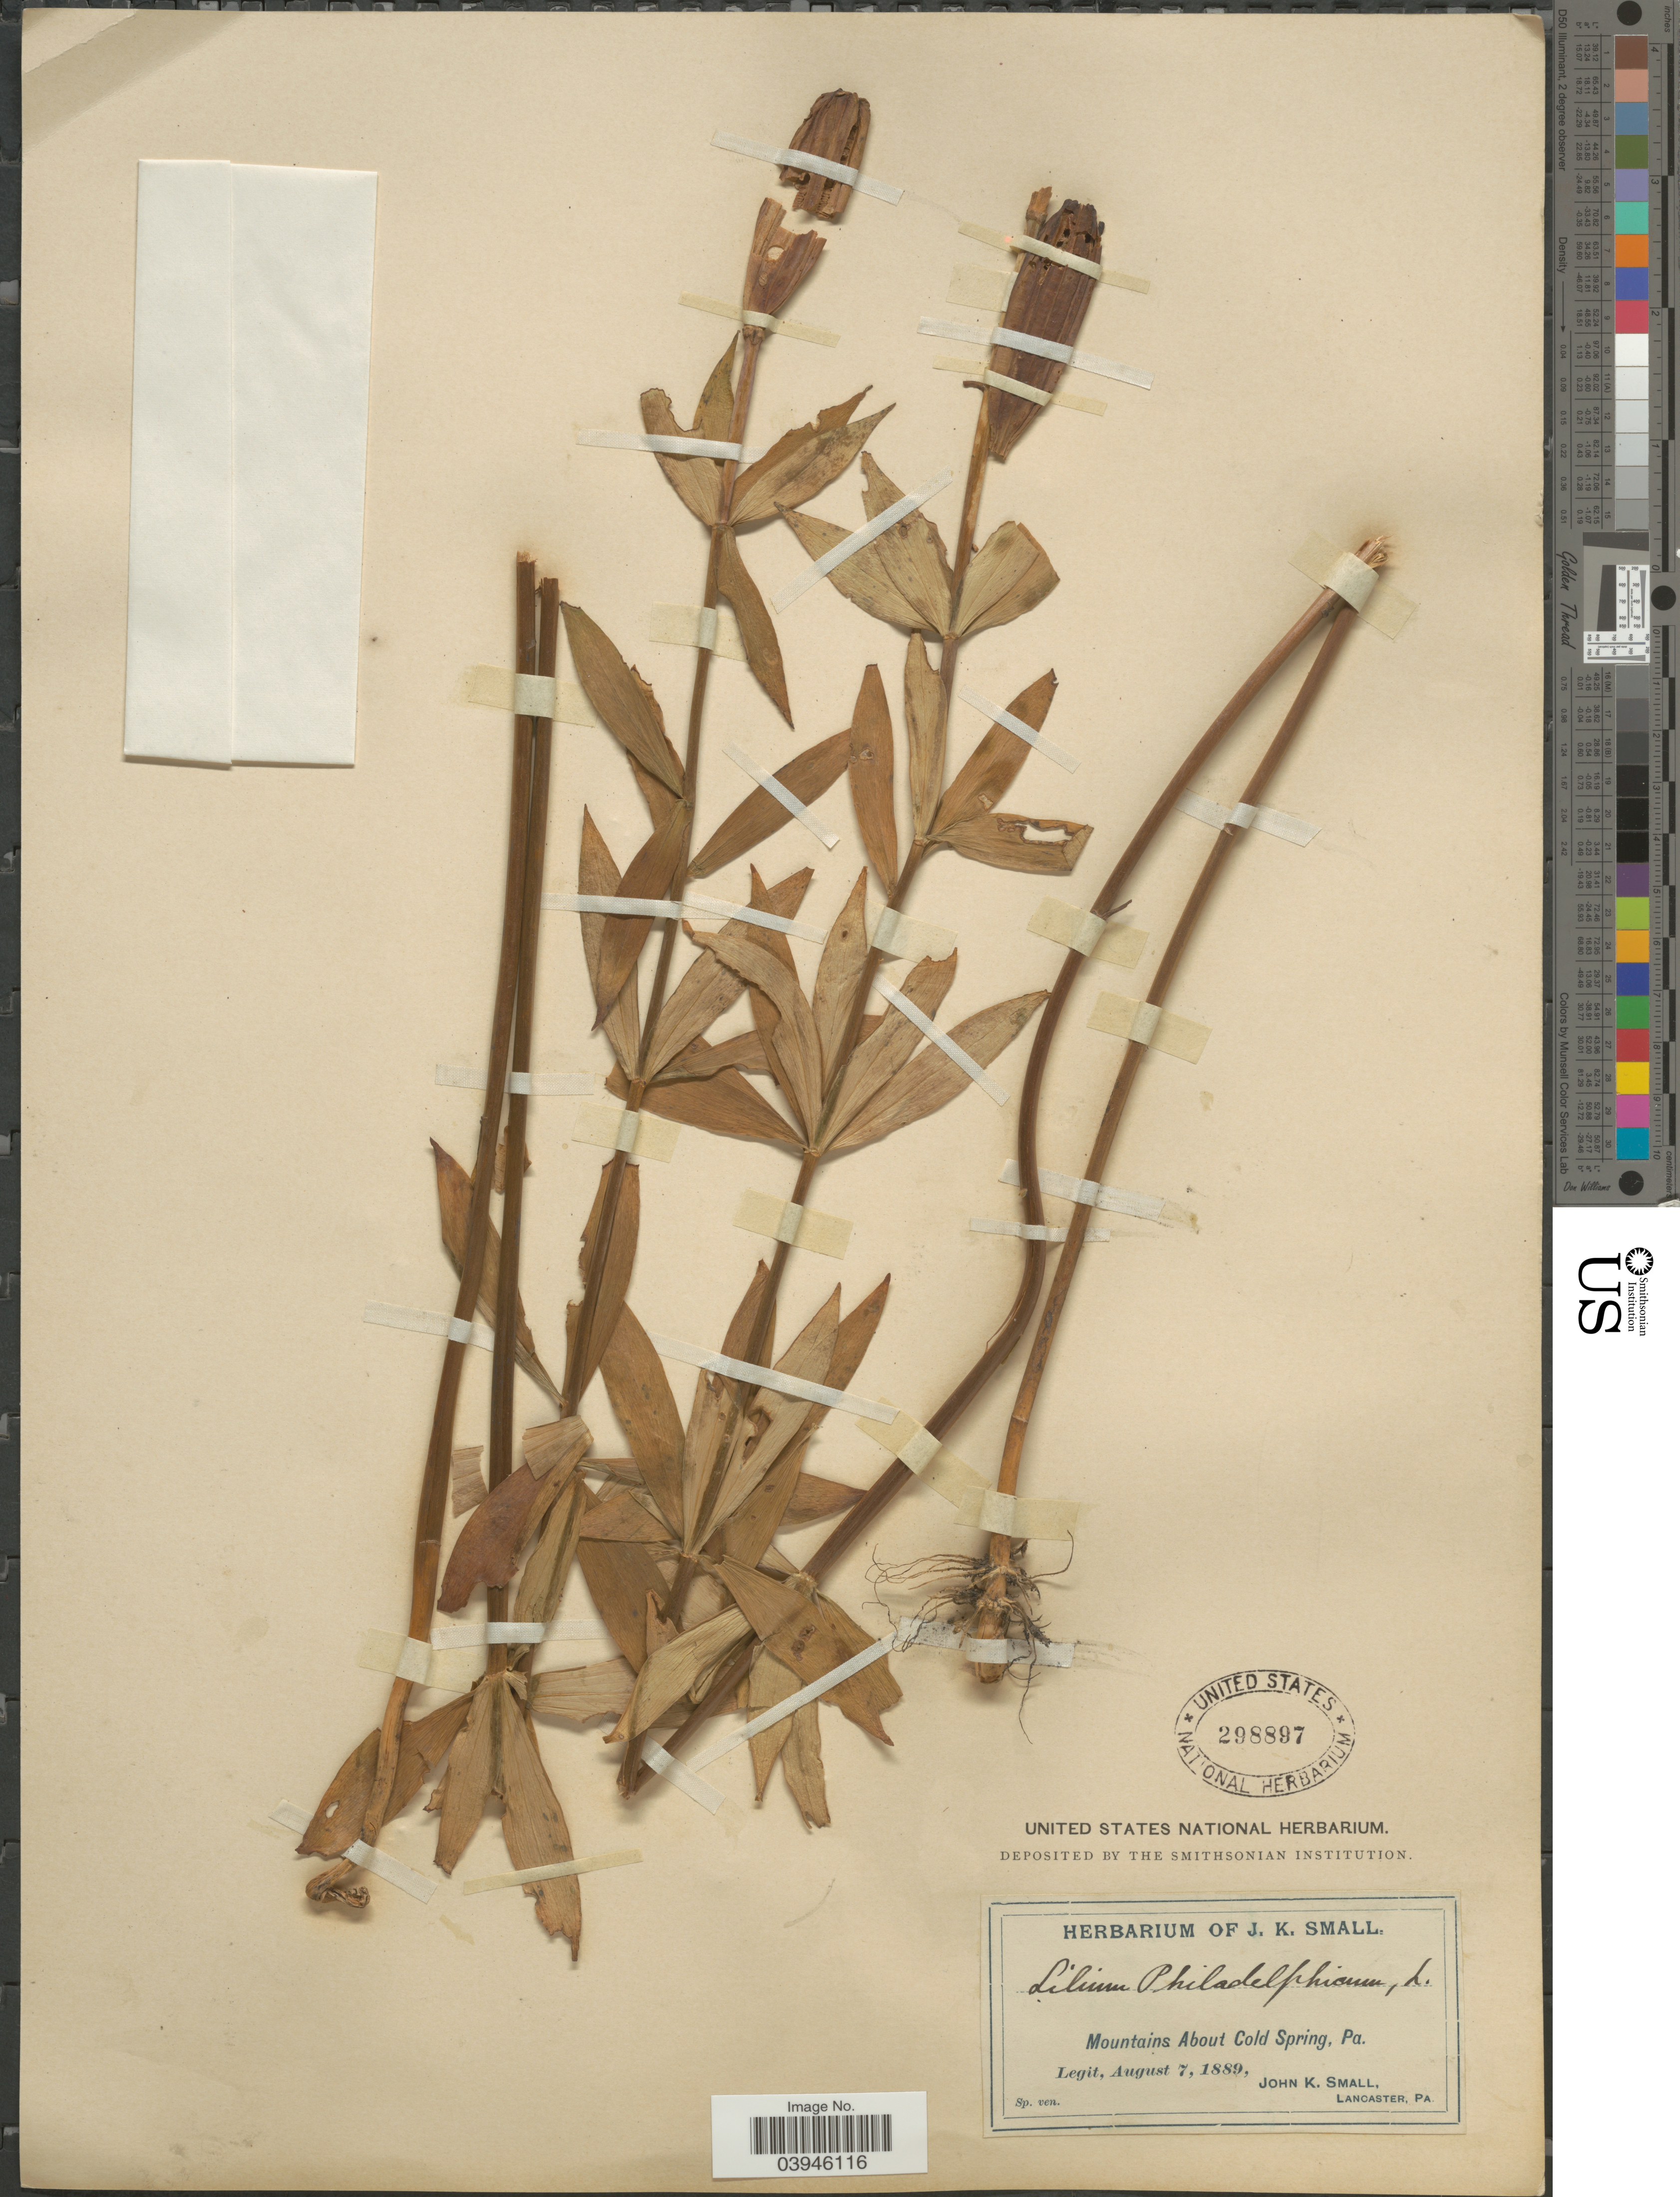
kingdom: Plantae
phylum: Tracheophyta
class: Liliopsida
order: Liliales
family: Liliaceae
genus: Lilium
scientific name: Lilium philadelphicum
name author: L.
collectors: J. K. Small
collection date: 1889-08-07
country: United States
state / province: Pennsylvania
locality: Mountains About Cold Spring.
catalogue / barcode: US 298897